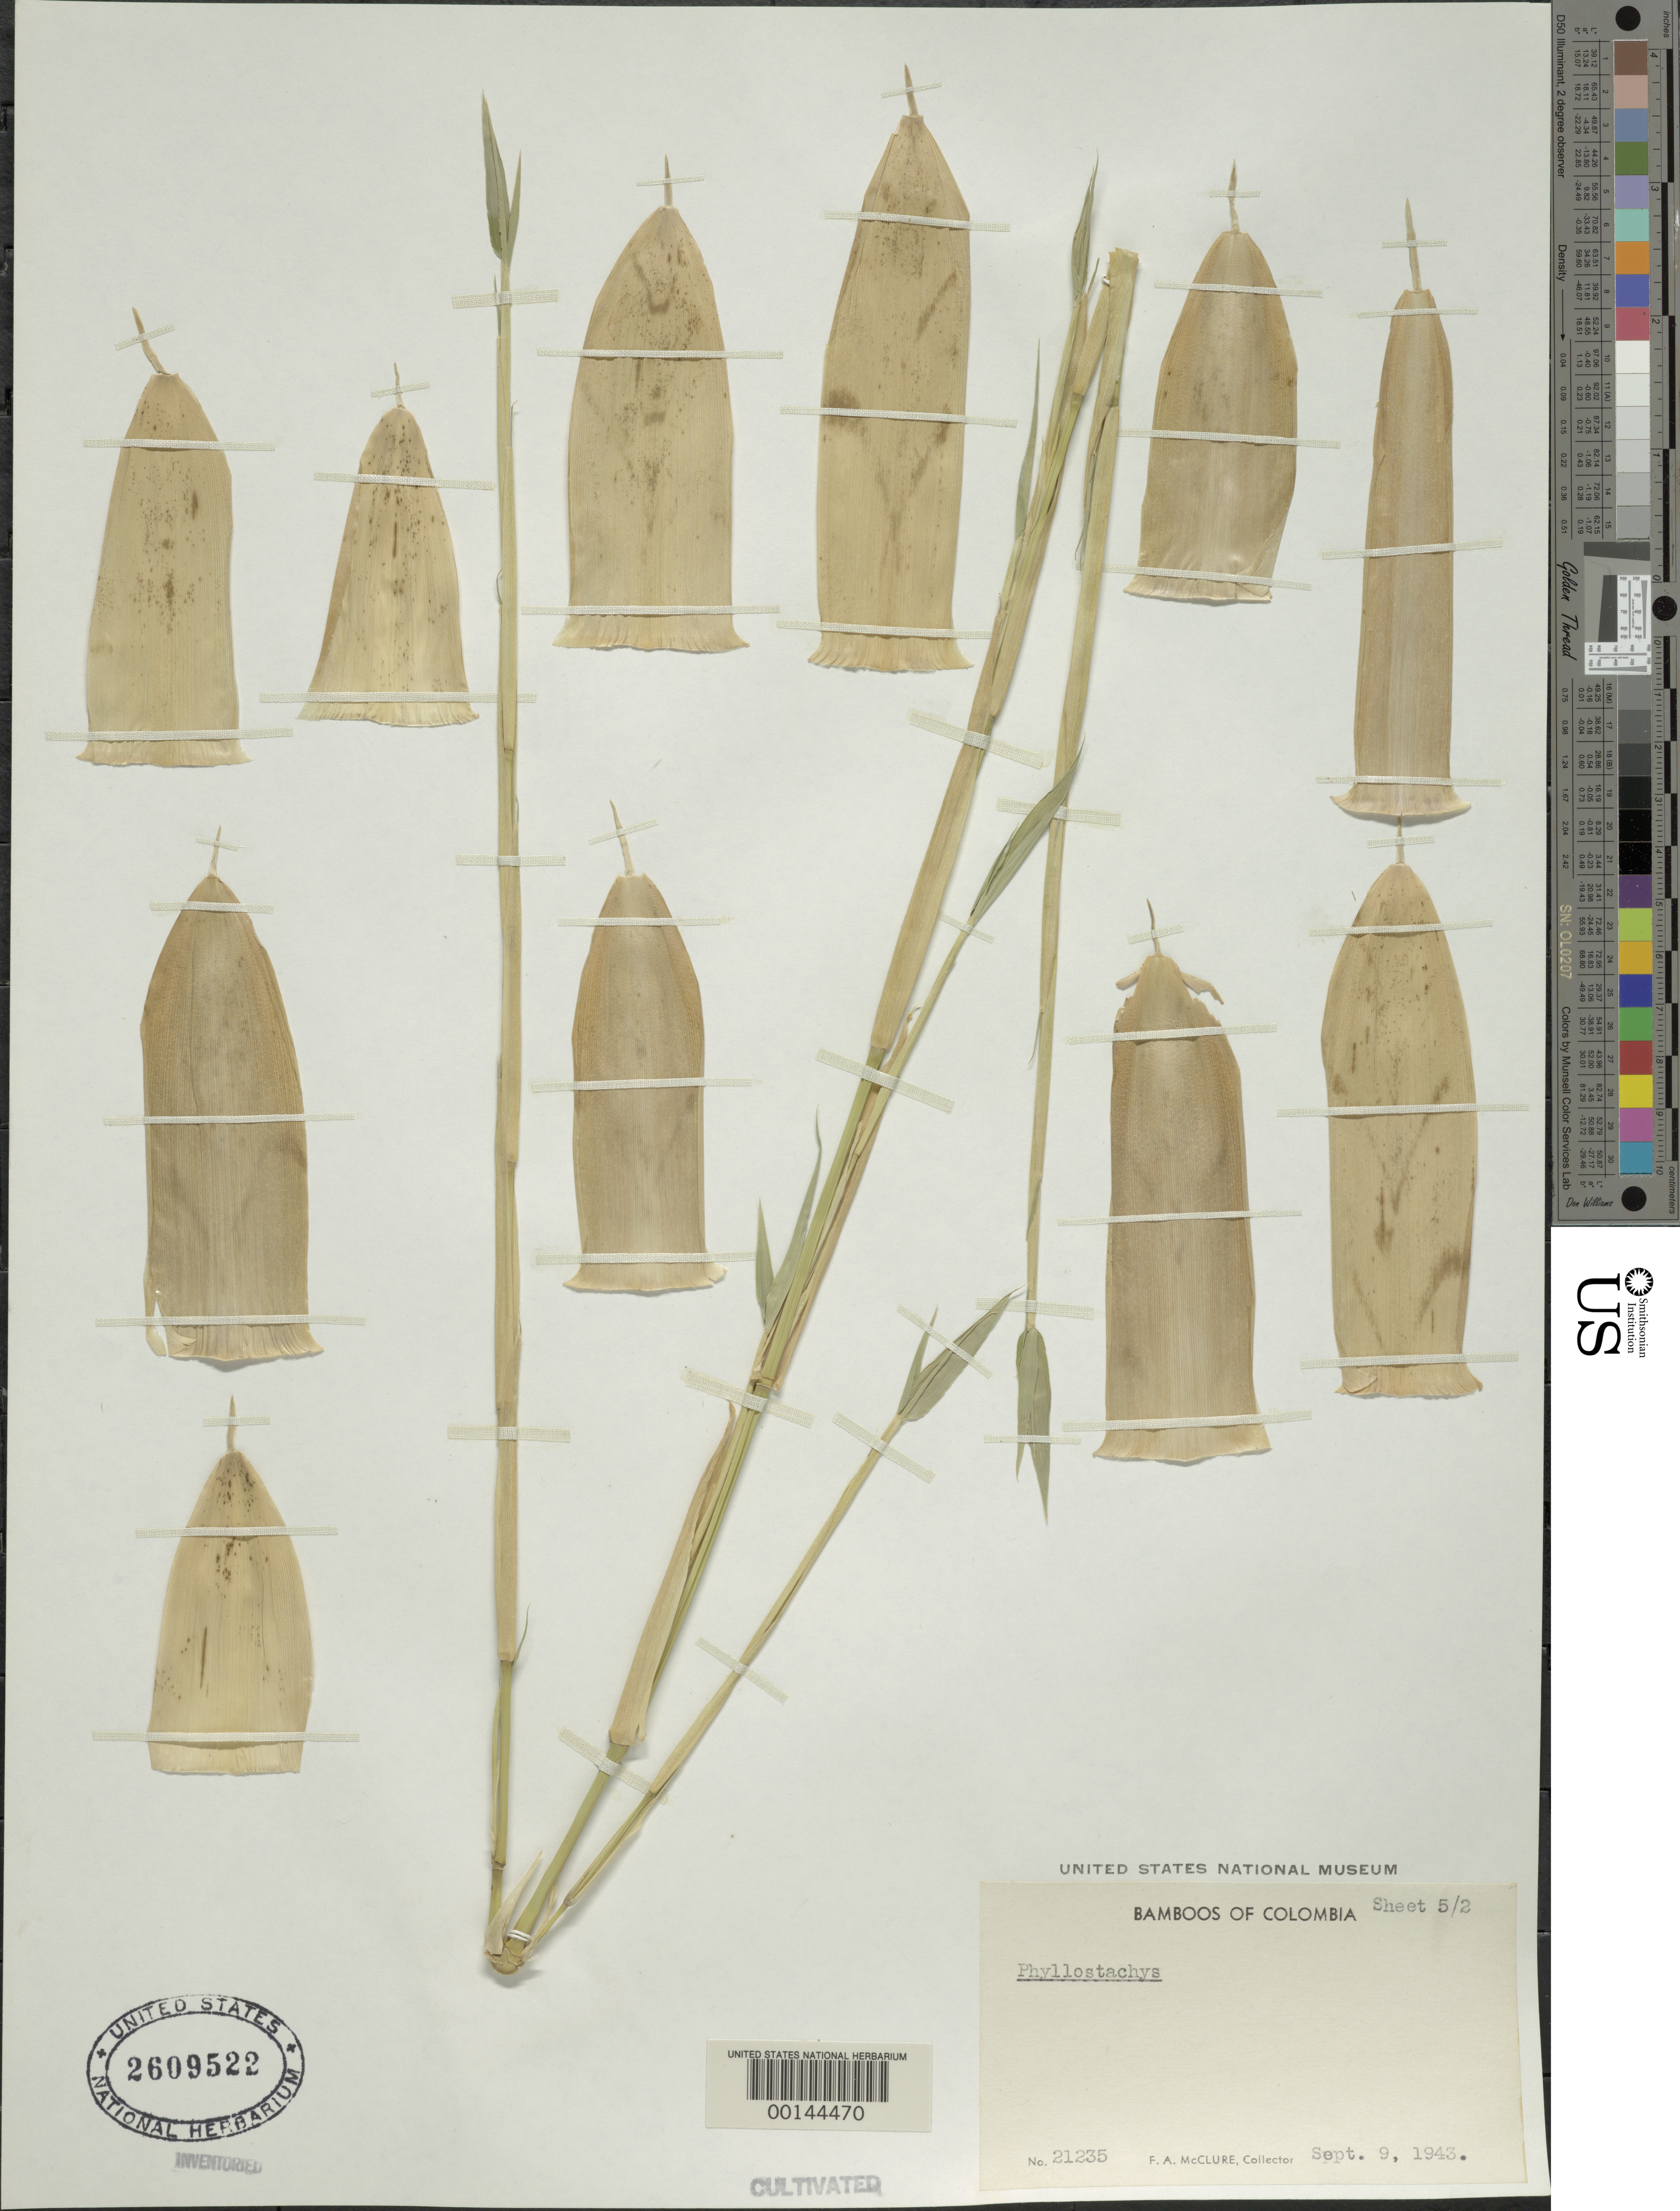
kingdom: Plantae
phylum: Tracheophyta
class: Liliopsida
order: Poales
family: Poaceae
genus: Phyllostachys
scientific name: Phyllostachys sp.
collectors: F. A. McClure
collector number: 21235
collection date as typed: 09 Sep 1943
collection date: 1943-09-09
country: Colombia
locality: Palmira, Garanja Agr. Exper. Stat.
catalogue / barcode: US 2609522